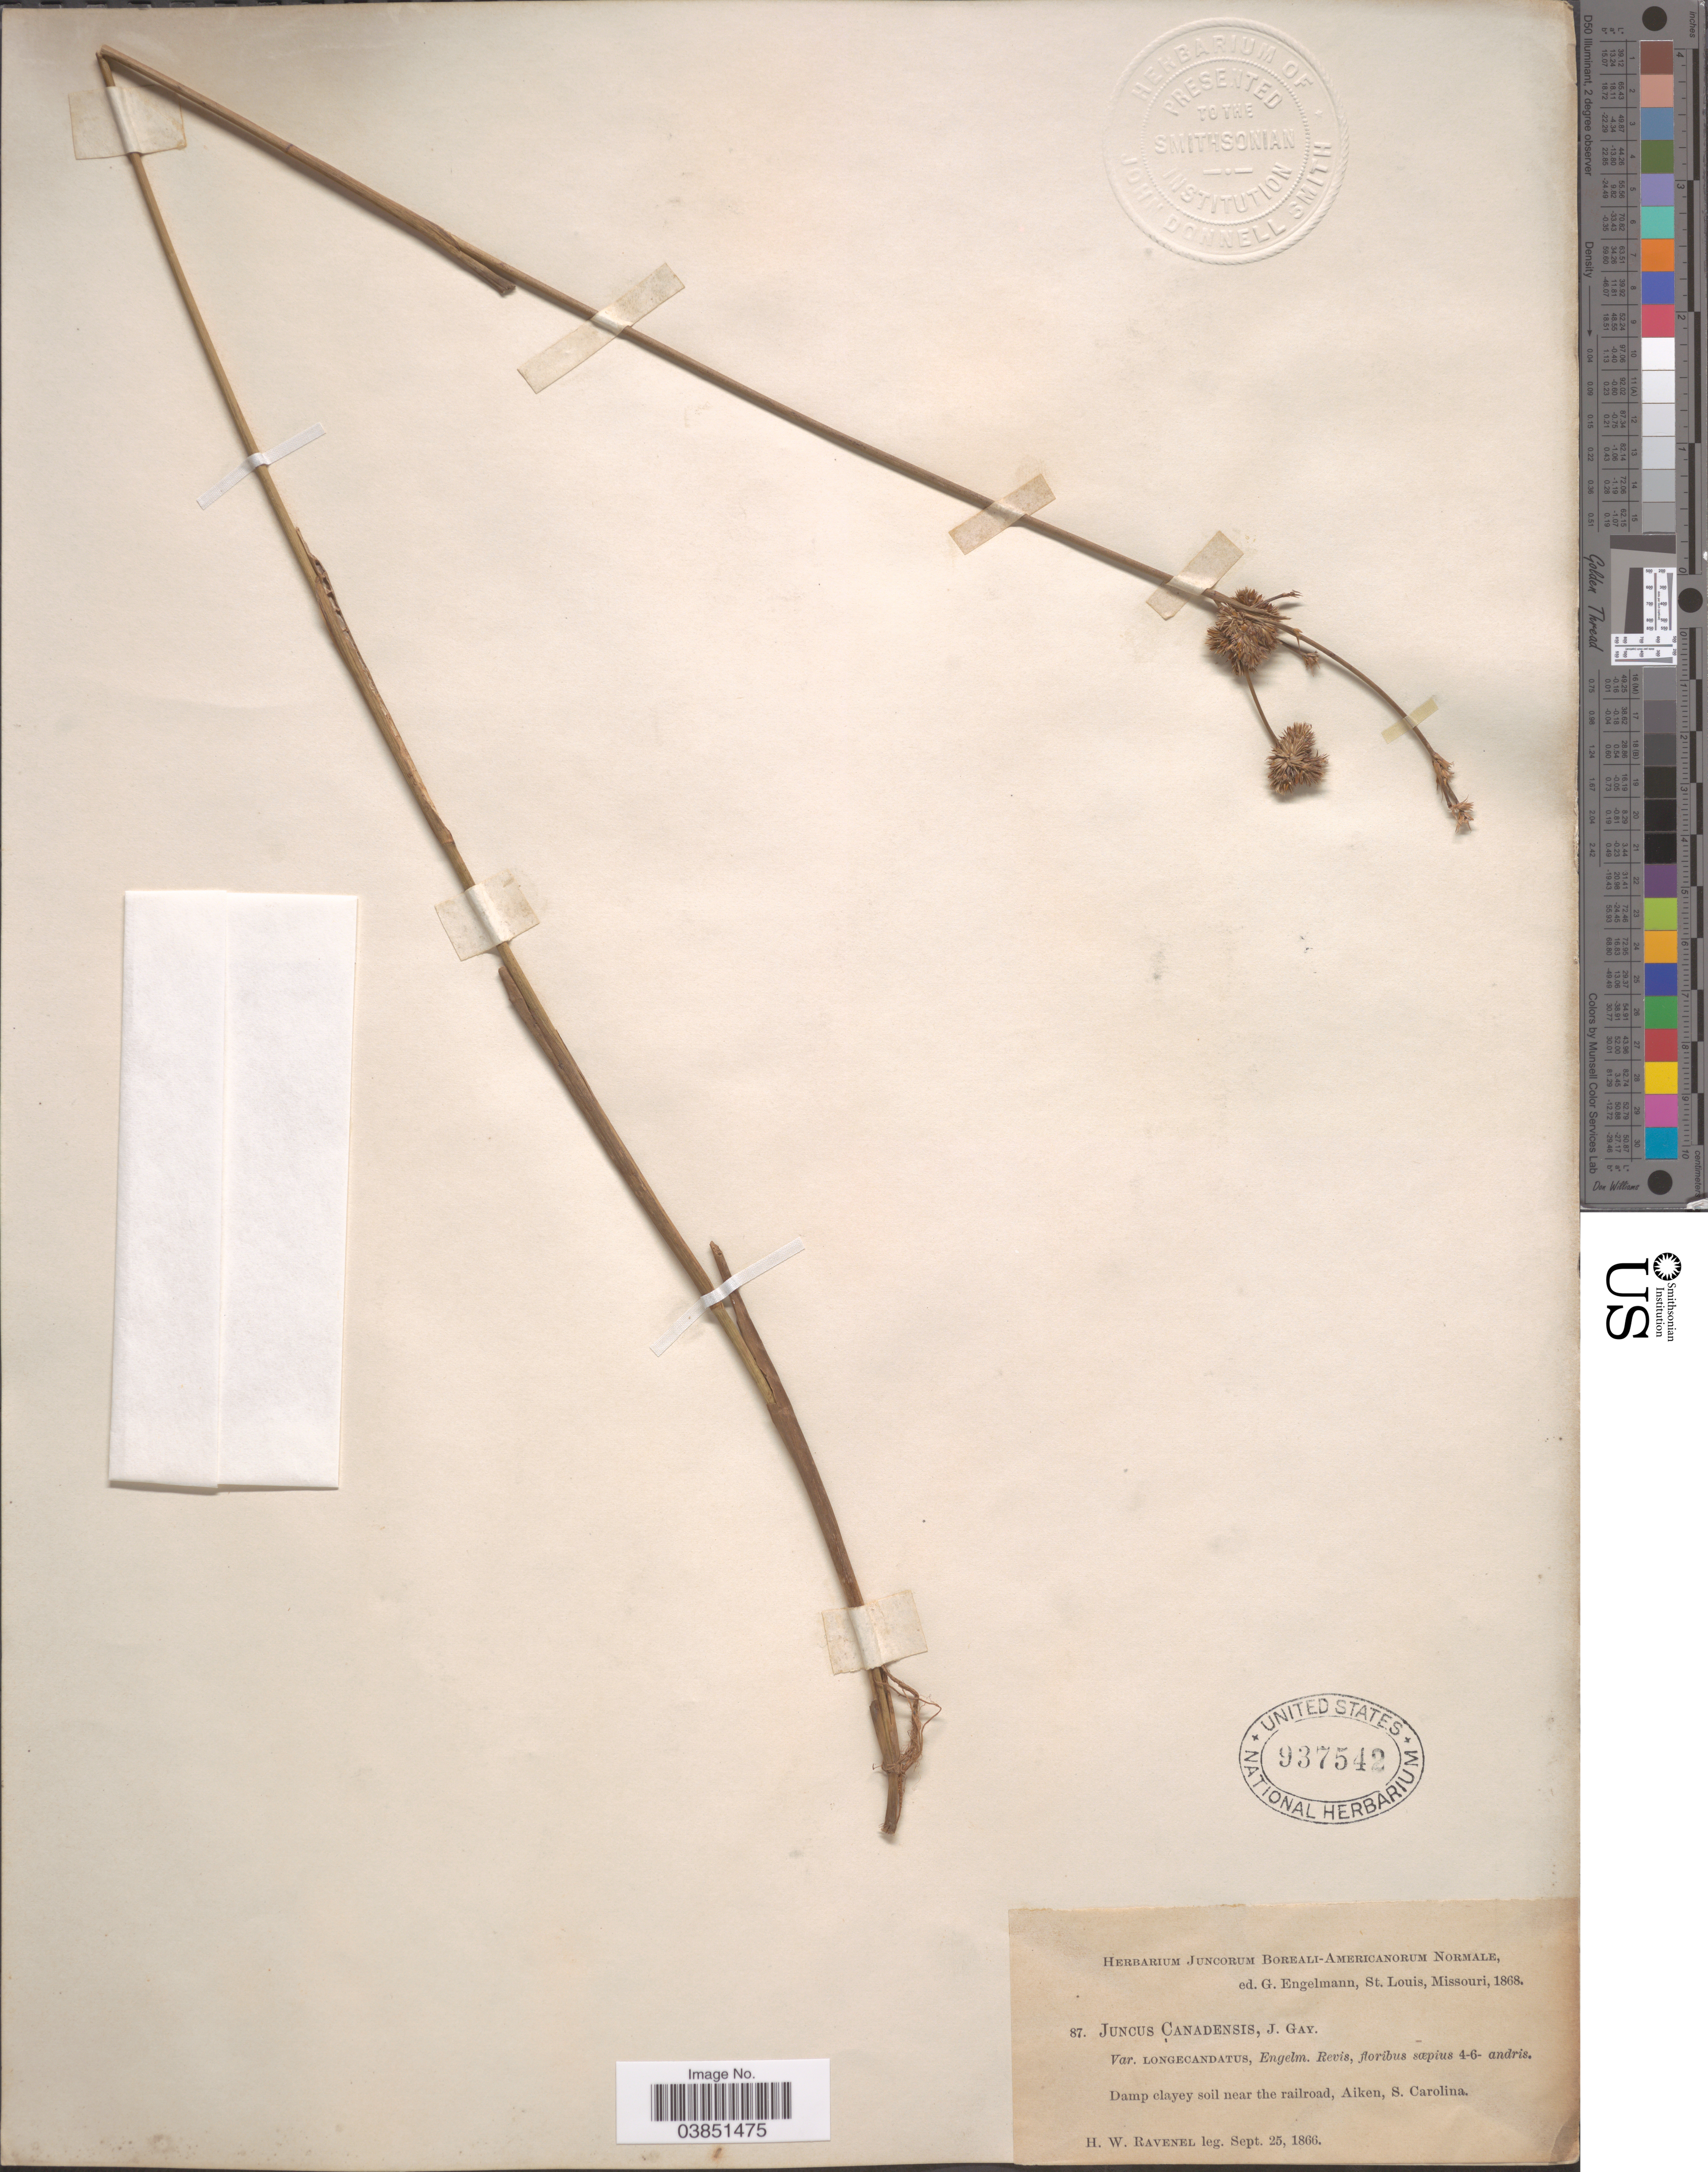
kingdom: Plantae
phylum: Tracheophyta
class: Liliopsida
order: Poales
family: Juncaceae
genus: Juncus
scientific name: Juncus canadensis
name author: J. Gay ex Laharpe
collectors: H. Ravenel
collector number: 87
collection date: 1866-09-25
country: United States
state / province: South Carolina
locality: Near the railroad, Aiken.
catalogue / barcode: US 937542